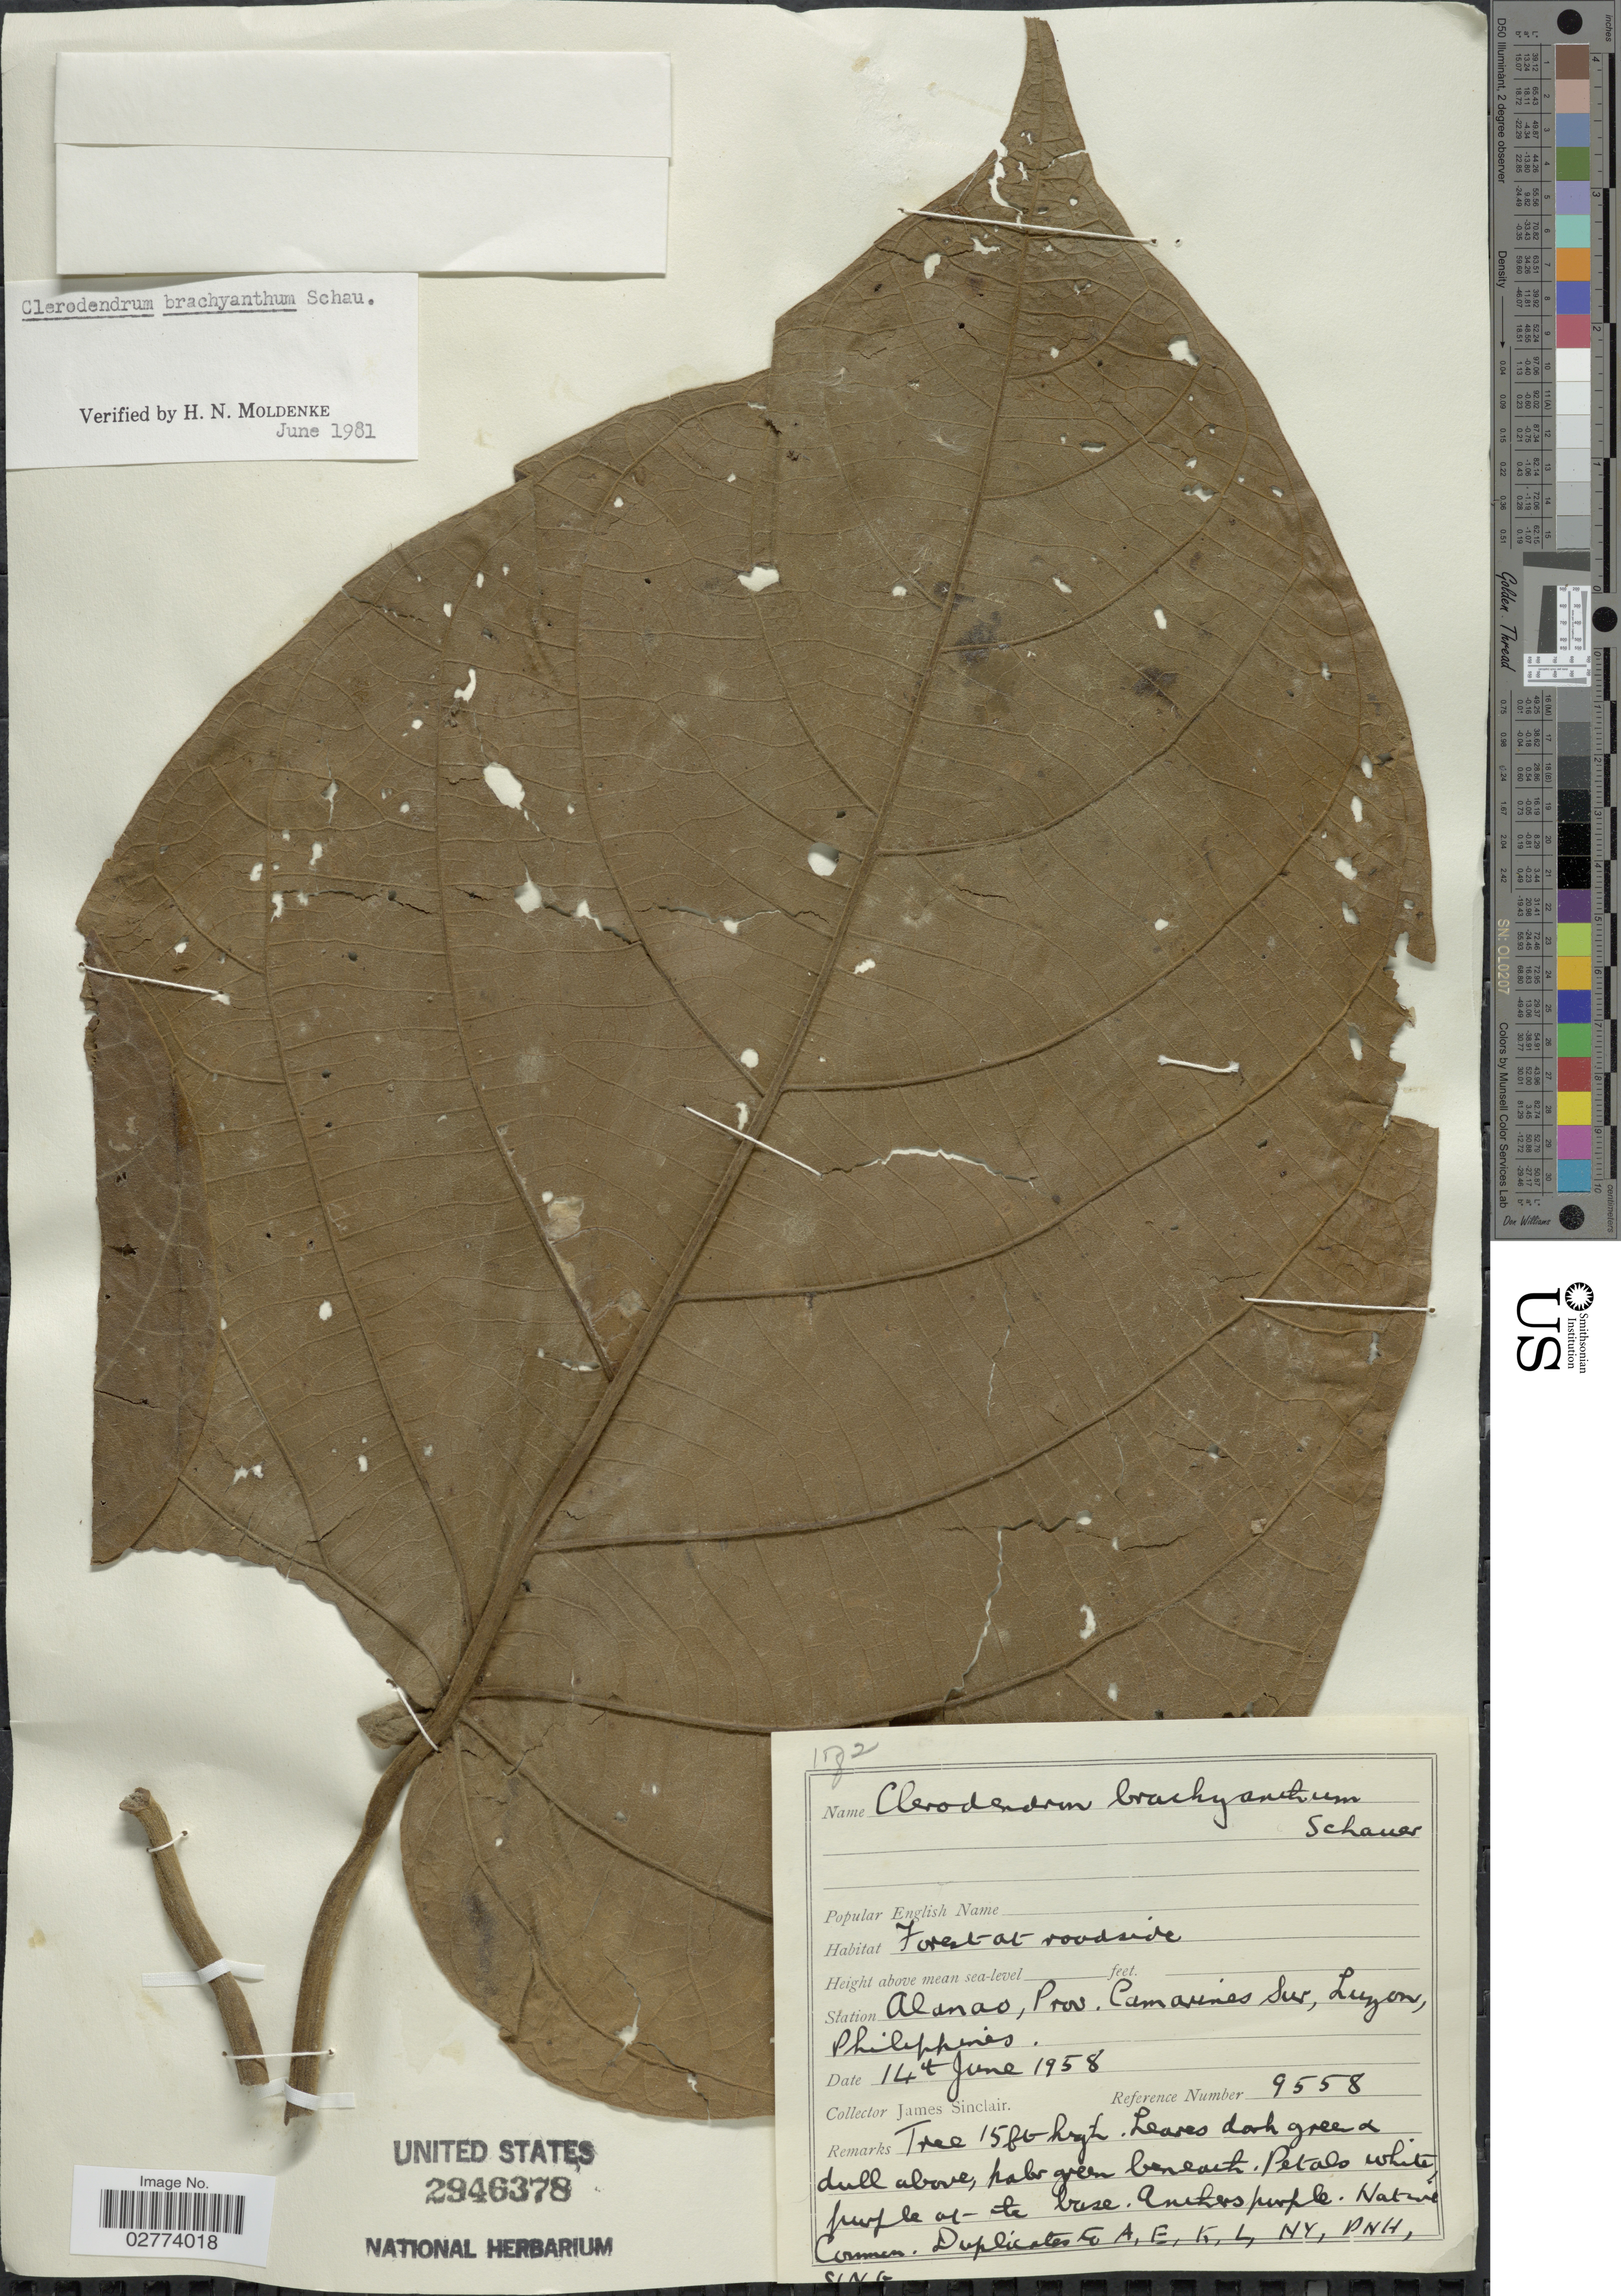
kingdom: Plantae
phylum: Tracheophyta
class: Magnoliopsida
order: Lamiales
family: Lamiaceae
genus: Clerodendrum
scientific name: Clerodendrum brachyanthum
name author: Schauer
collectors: J. Sinclair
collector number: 9558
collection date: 1958-06-14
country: Philippines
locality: Alanao, Prov. Camarines Sur, Luzon.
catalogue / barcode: US 2946378